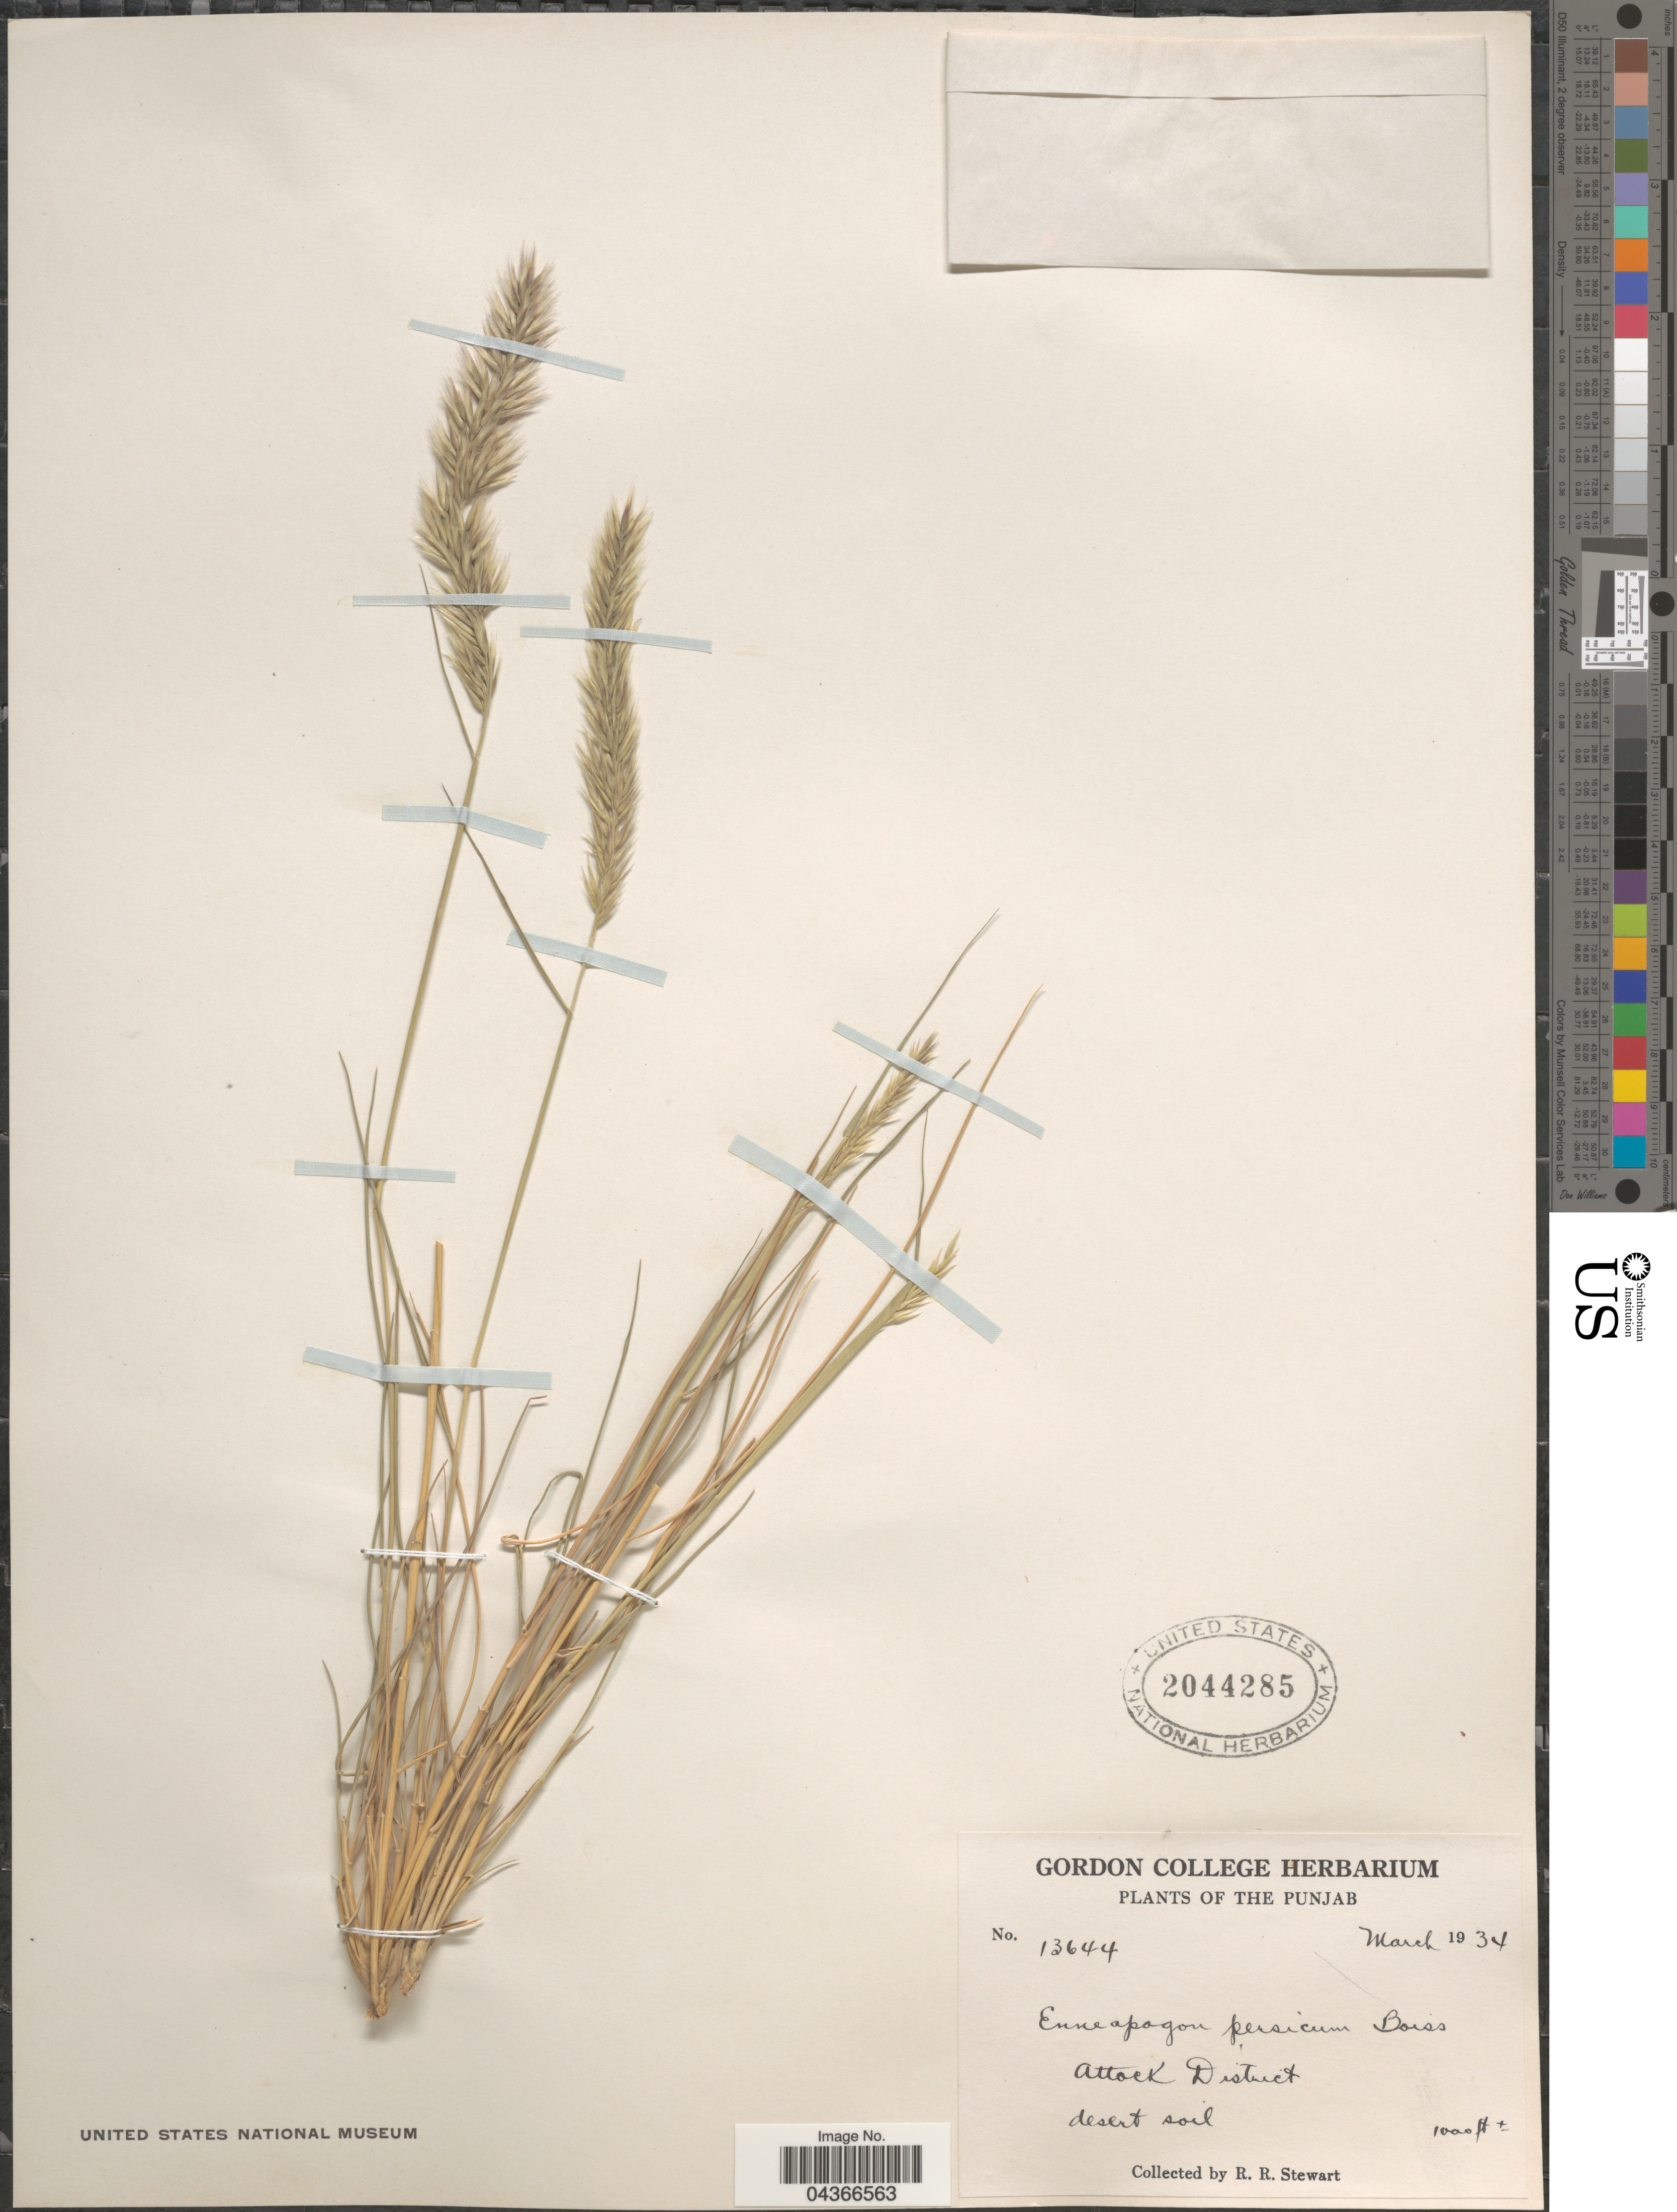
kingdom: Plantae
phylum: Tracheophyta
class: Liliopsida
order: Poales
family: Poaceae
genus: Enneapogon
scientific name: Enneapogon persicus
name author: Boiss.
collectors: R. Stewart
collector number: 13644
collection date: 1934-03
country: Pakistan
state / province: Punjab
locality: Attock District.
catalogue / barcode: US 2044285